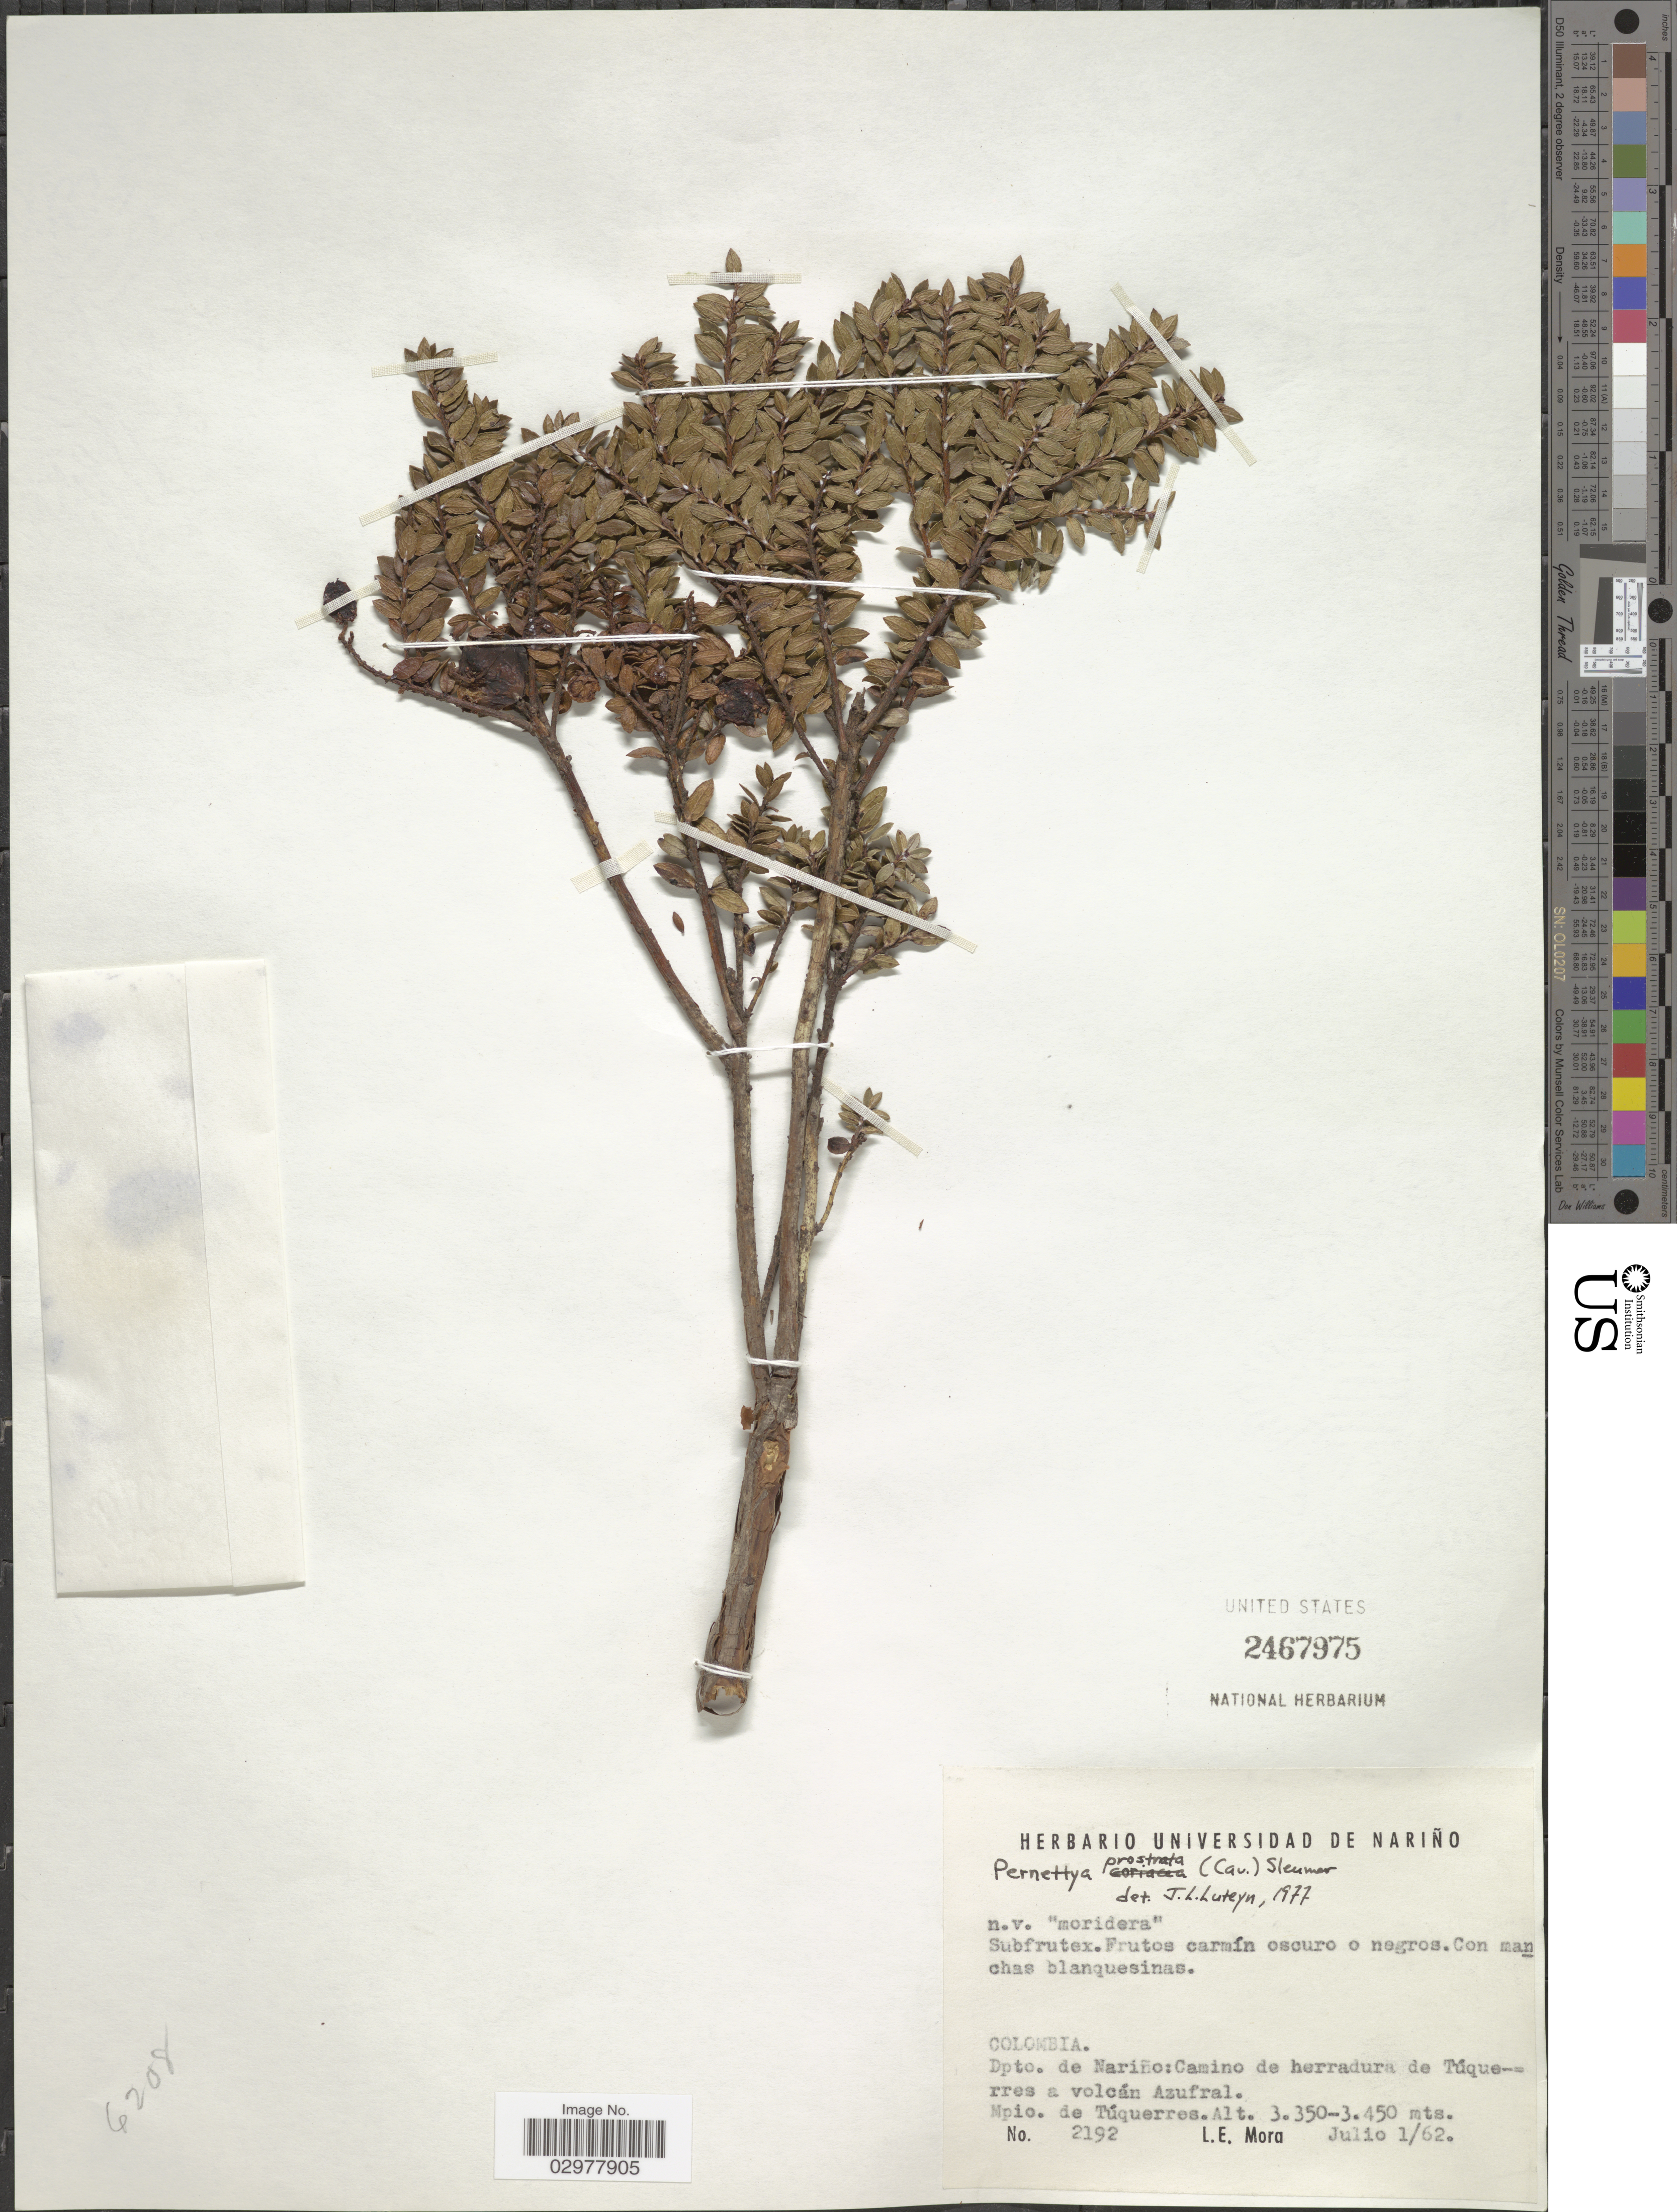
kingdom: Plantae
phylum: Tracheophyta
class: Magnoliopsida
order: Ericales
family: Ericaceae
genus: Pernettya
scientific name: Pernettya prostrata var. euprostrata Sleumer, nom. inval.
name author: Sleumer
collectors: L. Mora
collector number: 2192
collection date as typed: Transcribed d/m/y: 1/7/62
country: Colombia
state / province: Nariño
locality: Dpto. de Nariño: Camino de herradura de Túquerres a volcán Azufral. Mpio. de Túquerres.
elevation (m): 3350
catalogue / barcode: US 2467975